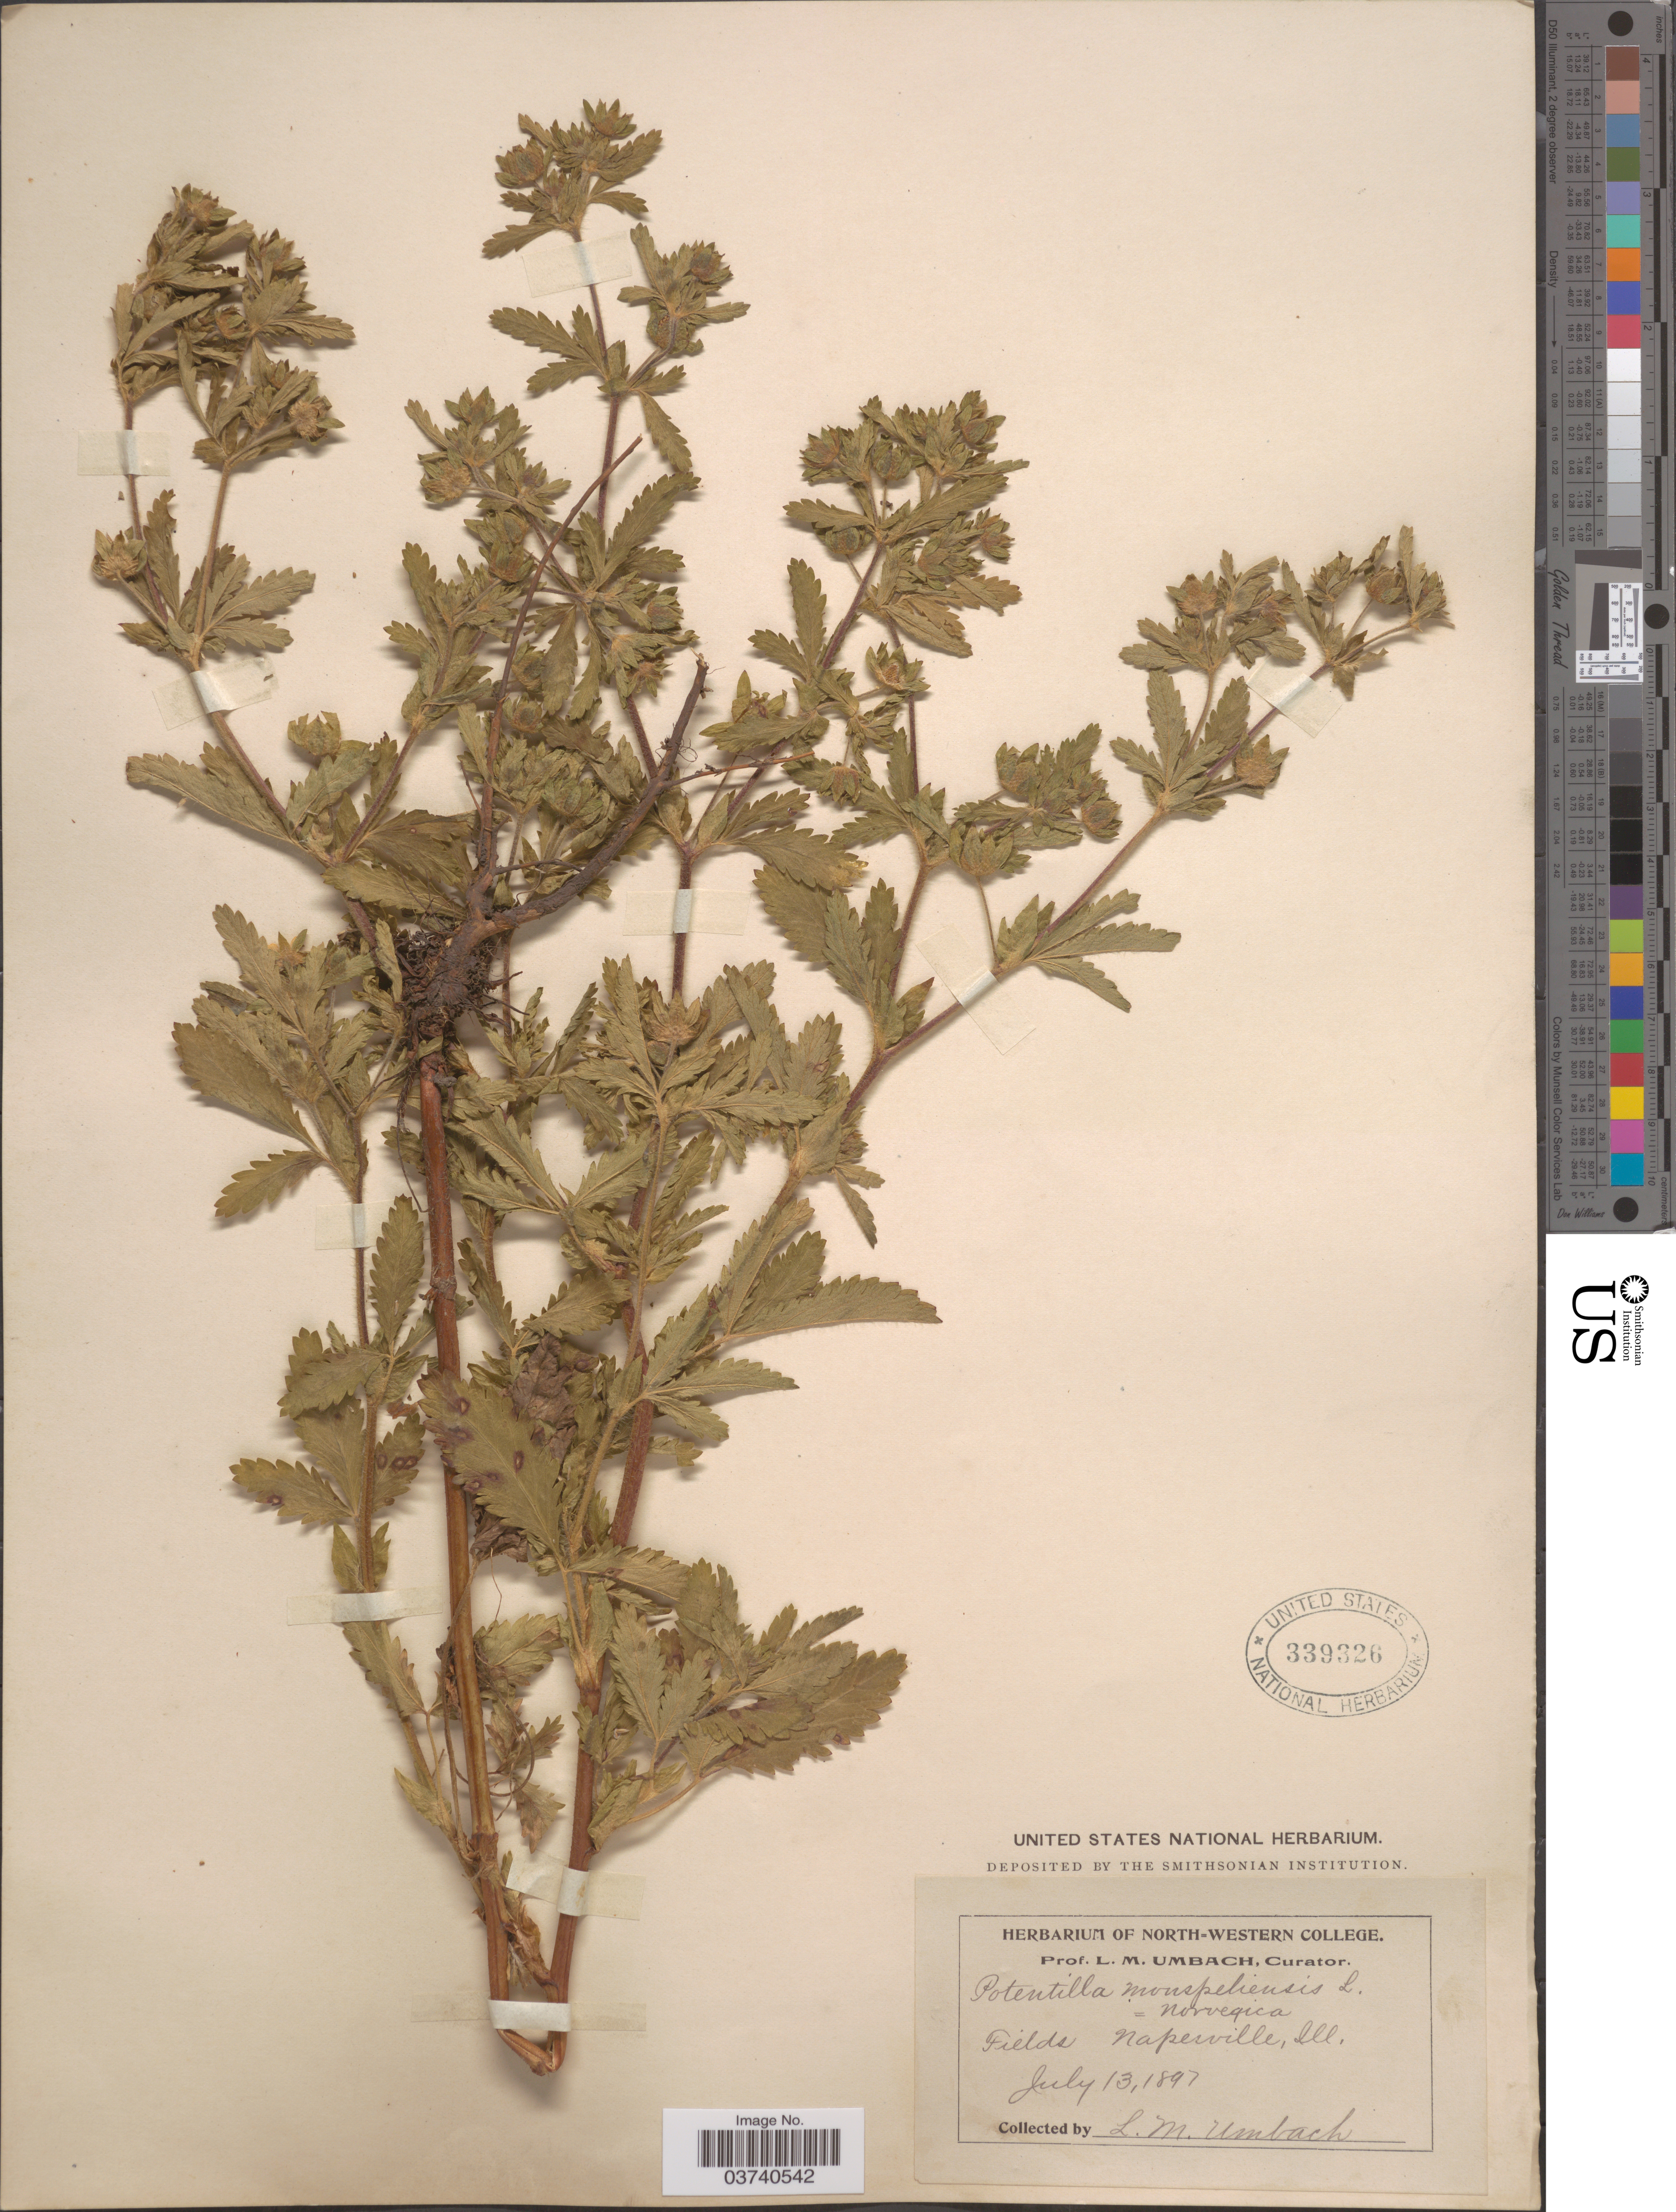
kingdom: Plantae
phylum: Tracheophyta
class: Magnoliopsida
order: Rosales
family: Rosaceae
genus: Potentilla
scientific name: Potentilla norvegica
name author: L.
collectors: L. M. Umbach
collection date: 1897-07-13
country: United States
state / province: Illinois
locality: Fields Naperville.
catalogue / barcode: US 339326